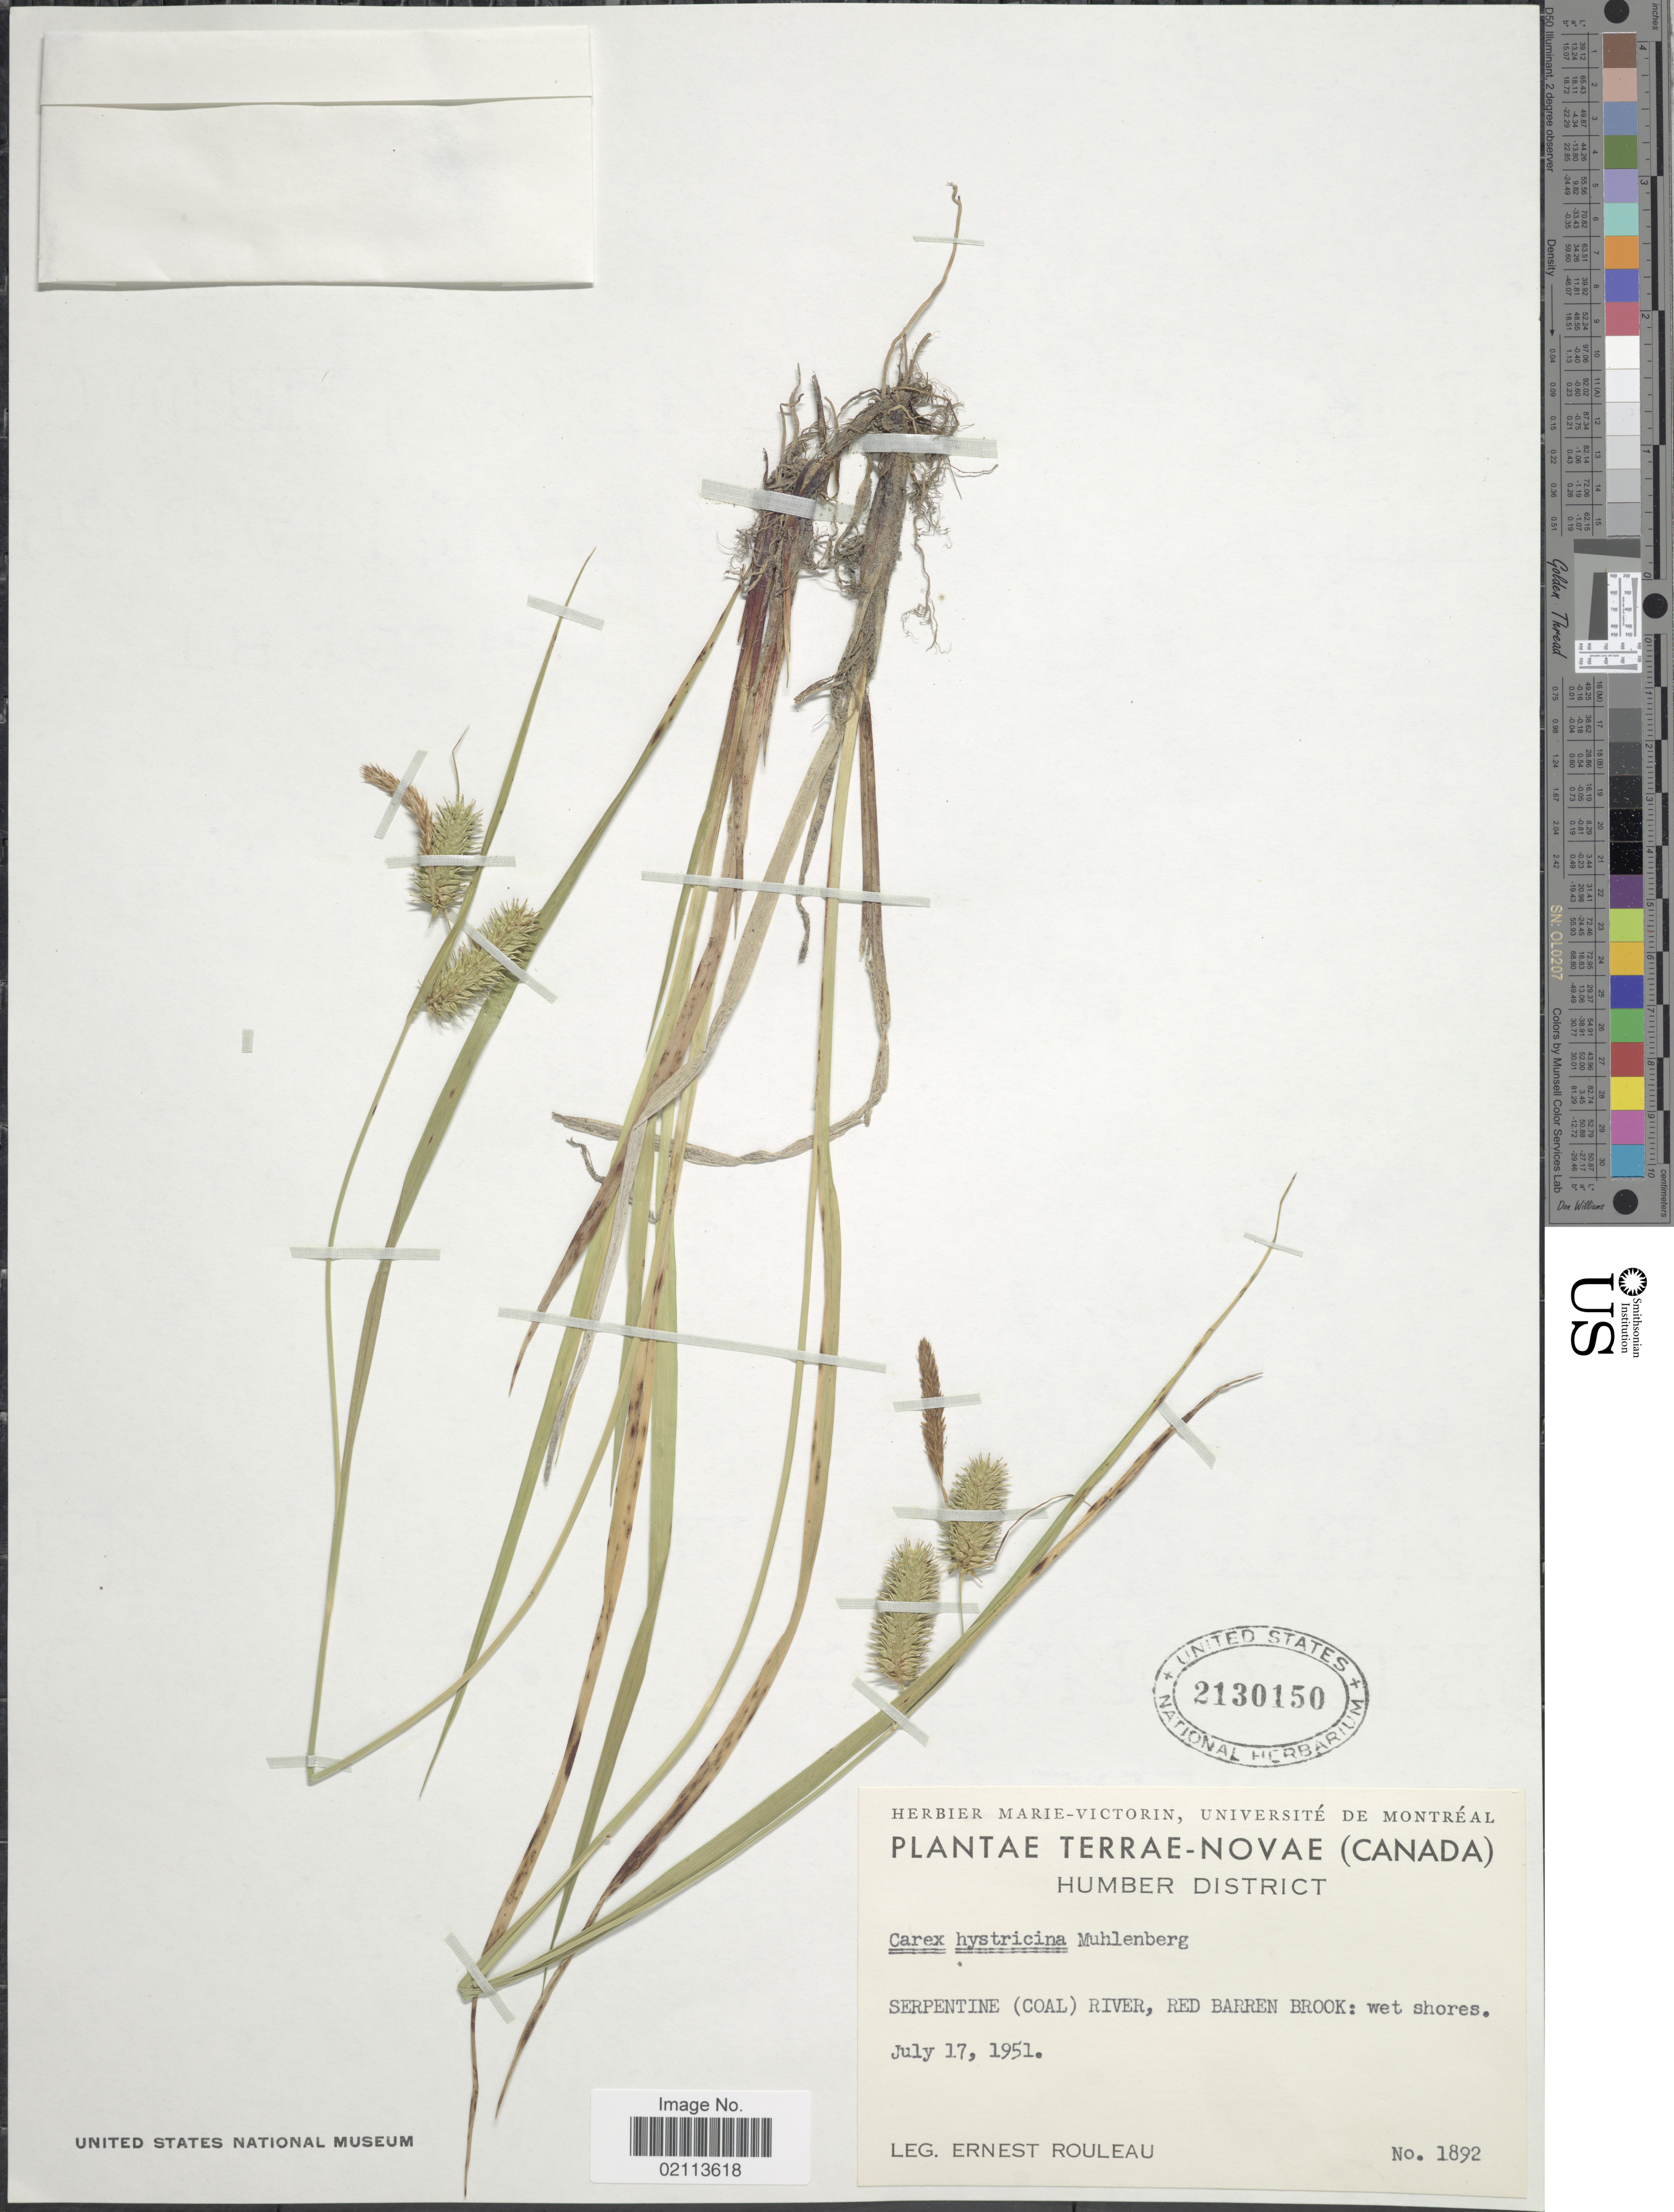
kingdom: Plantae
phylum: Tracheophyta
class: Liliopsida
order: Poales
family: Cyperaceae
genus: Carex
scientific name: Carex hystericina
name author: Muhl. ex Willd.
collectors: E. Rouleau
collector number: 1892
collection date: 1951-07-17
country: Canada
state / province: Newfoundland and Labrador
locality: Terrae-Novae, Humber District, Serpentine (Coal) River, Red Barren Brook; wet shores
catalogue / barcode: US 2130150